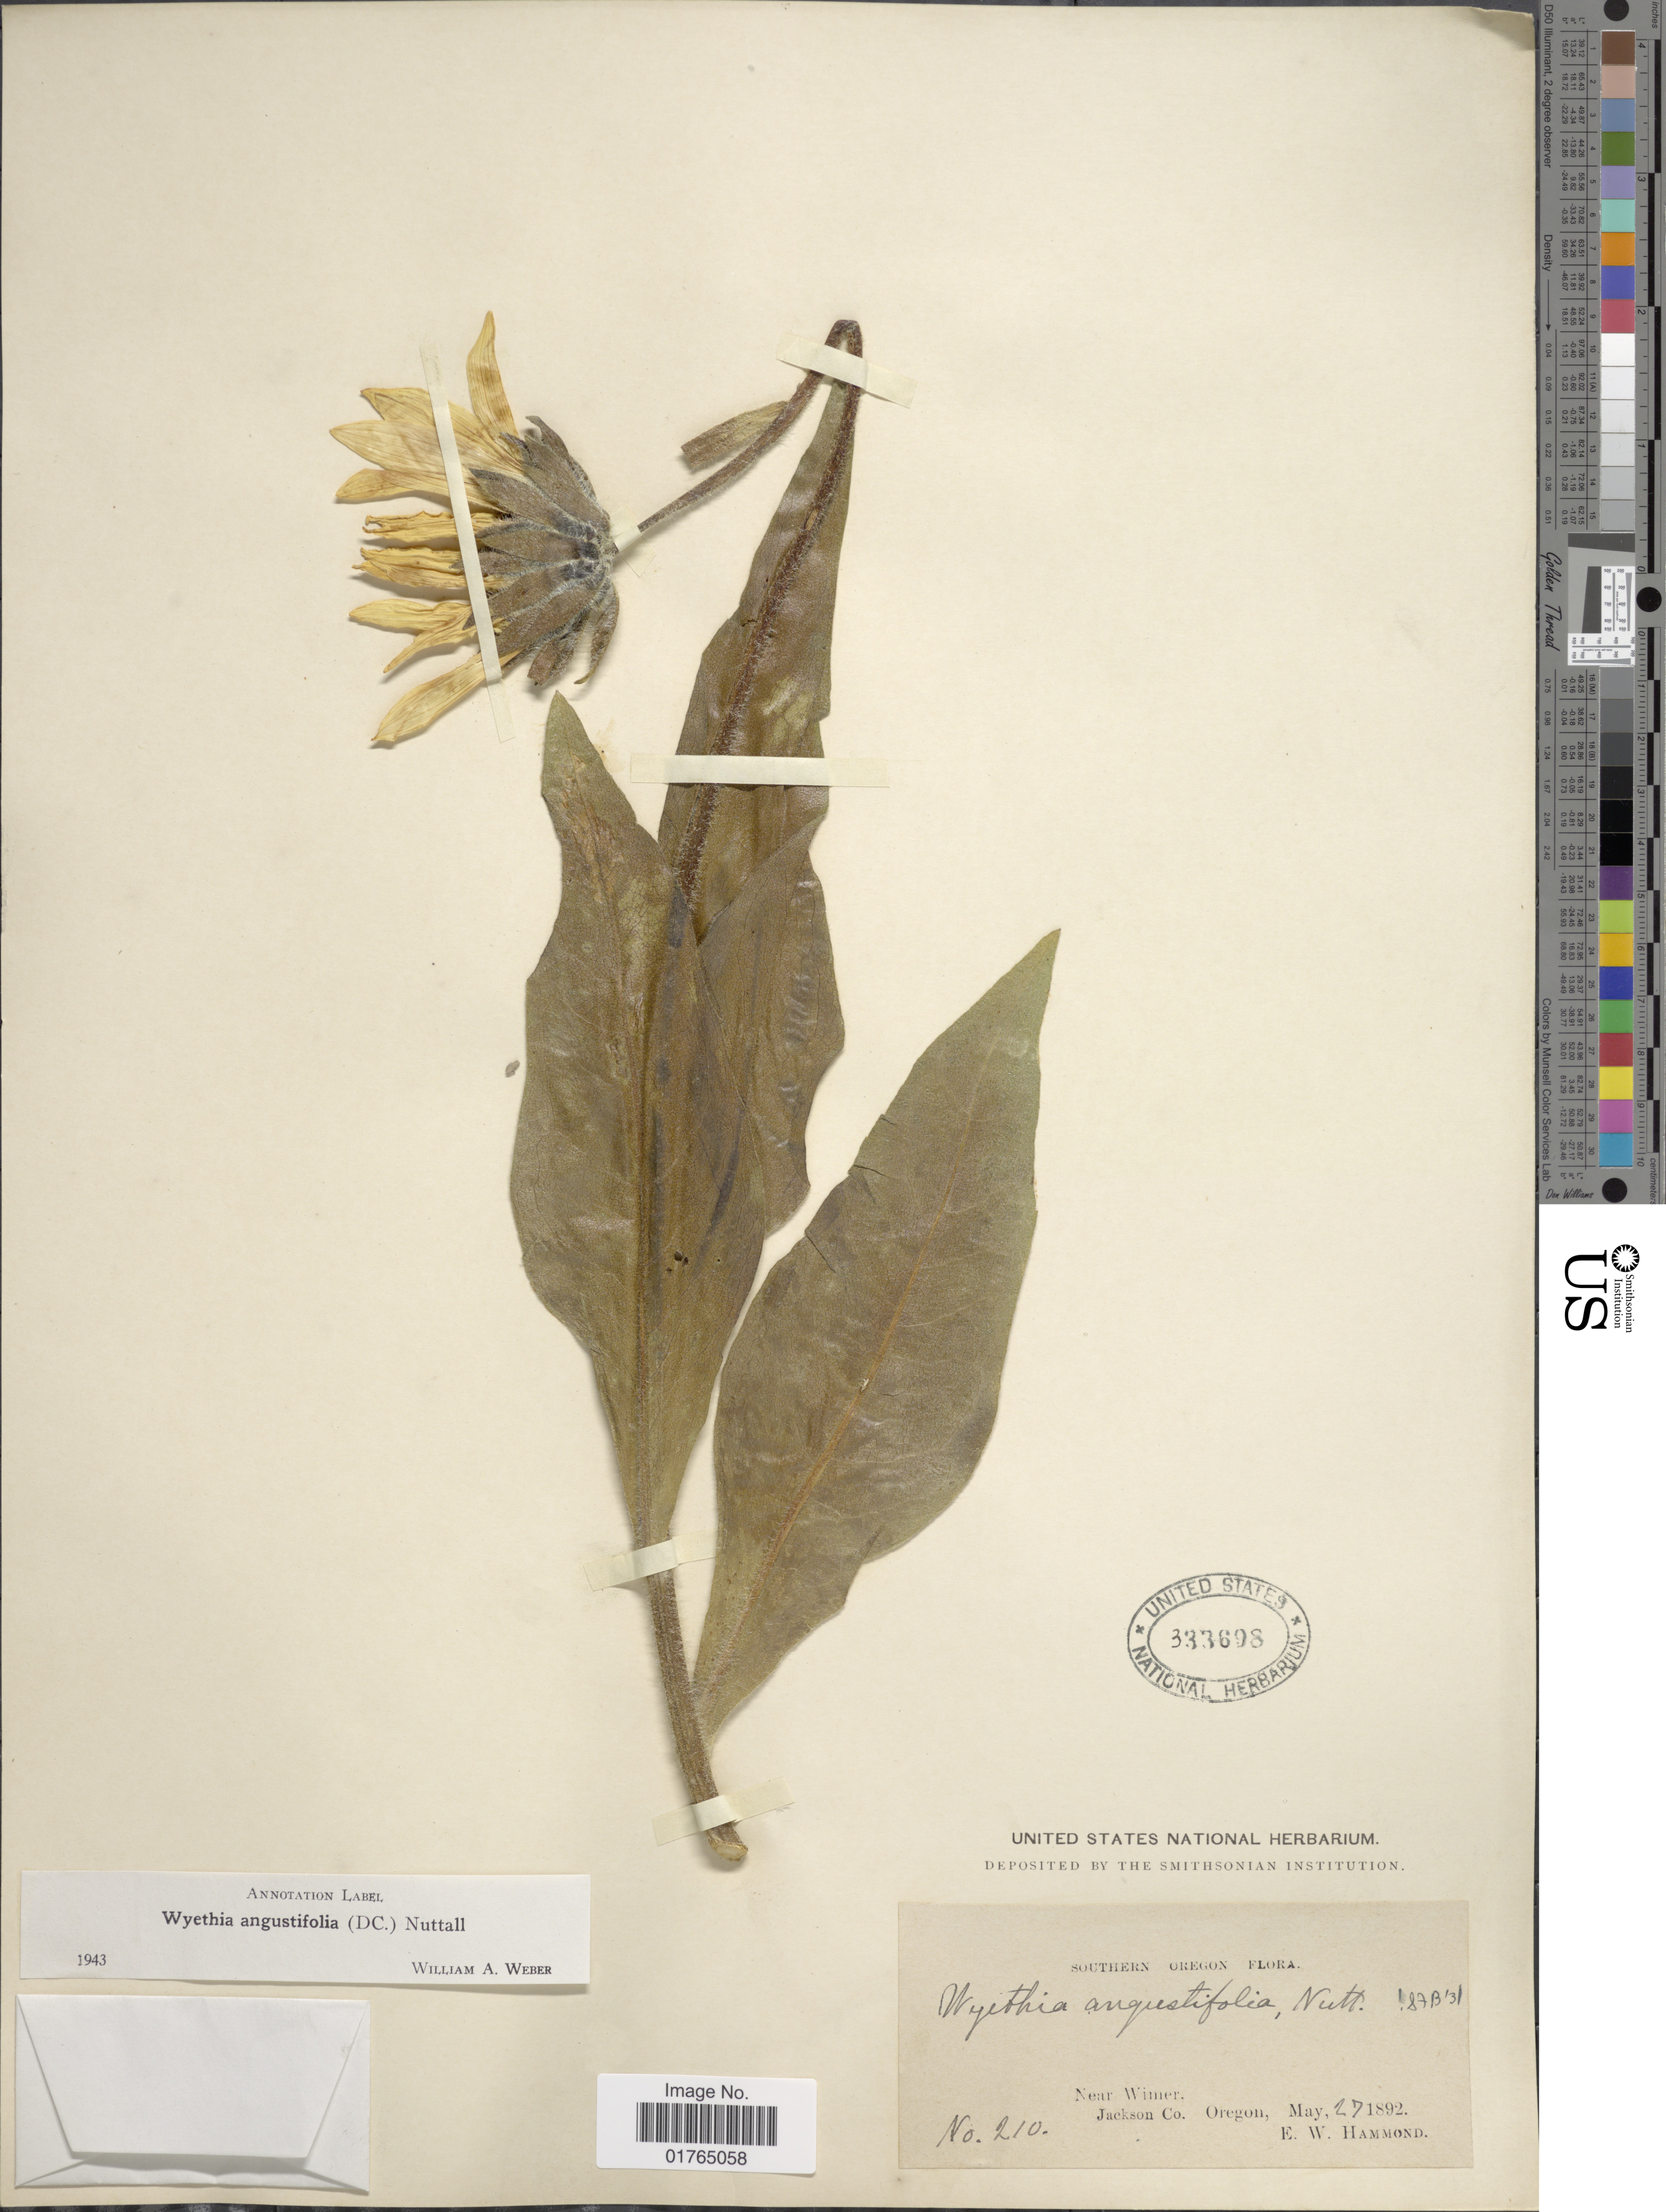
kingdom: Plantae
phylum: Tracheophyta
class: Magnoliopsida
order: Asterales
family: Asteraceae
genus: Wyethia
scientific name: Wyethia angustifolia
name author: (DC.) Nutt.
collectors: E. Hammond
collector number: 210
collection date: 1892-05-27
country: United States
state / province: Oregon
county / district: Jackson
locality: Southern Oregon, near Wimer, Jackson Co.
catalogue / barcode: US 333698